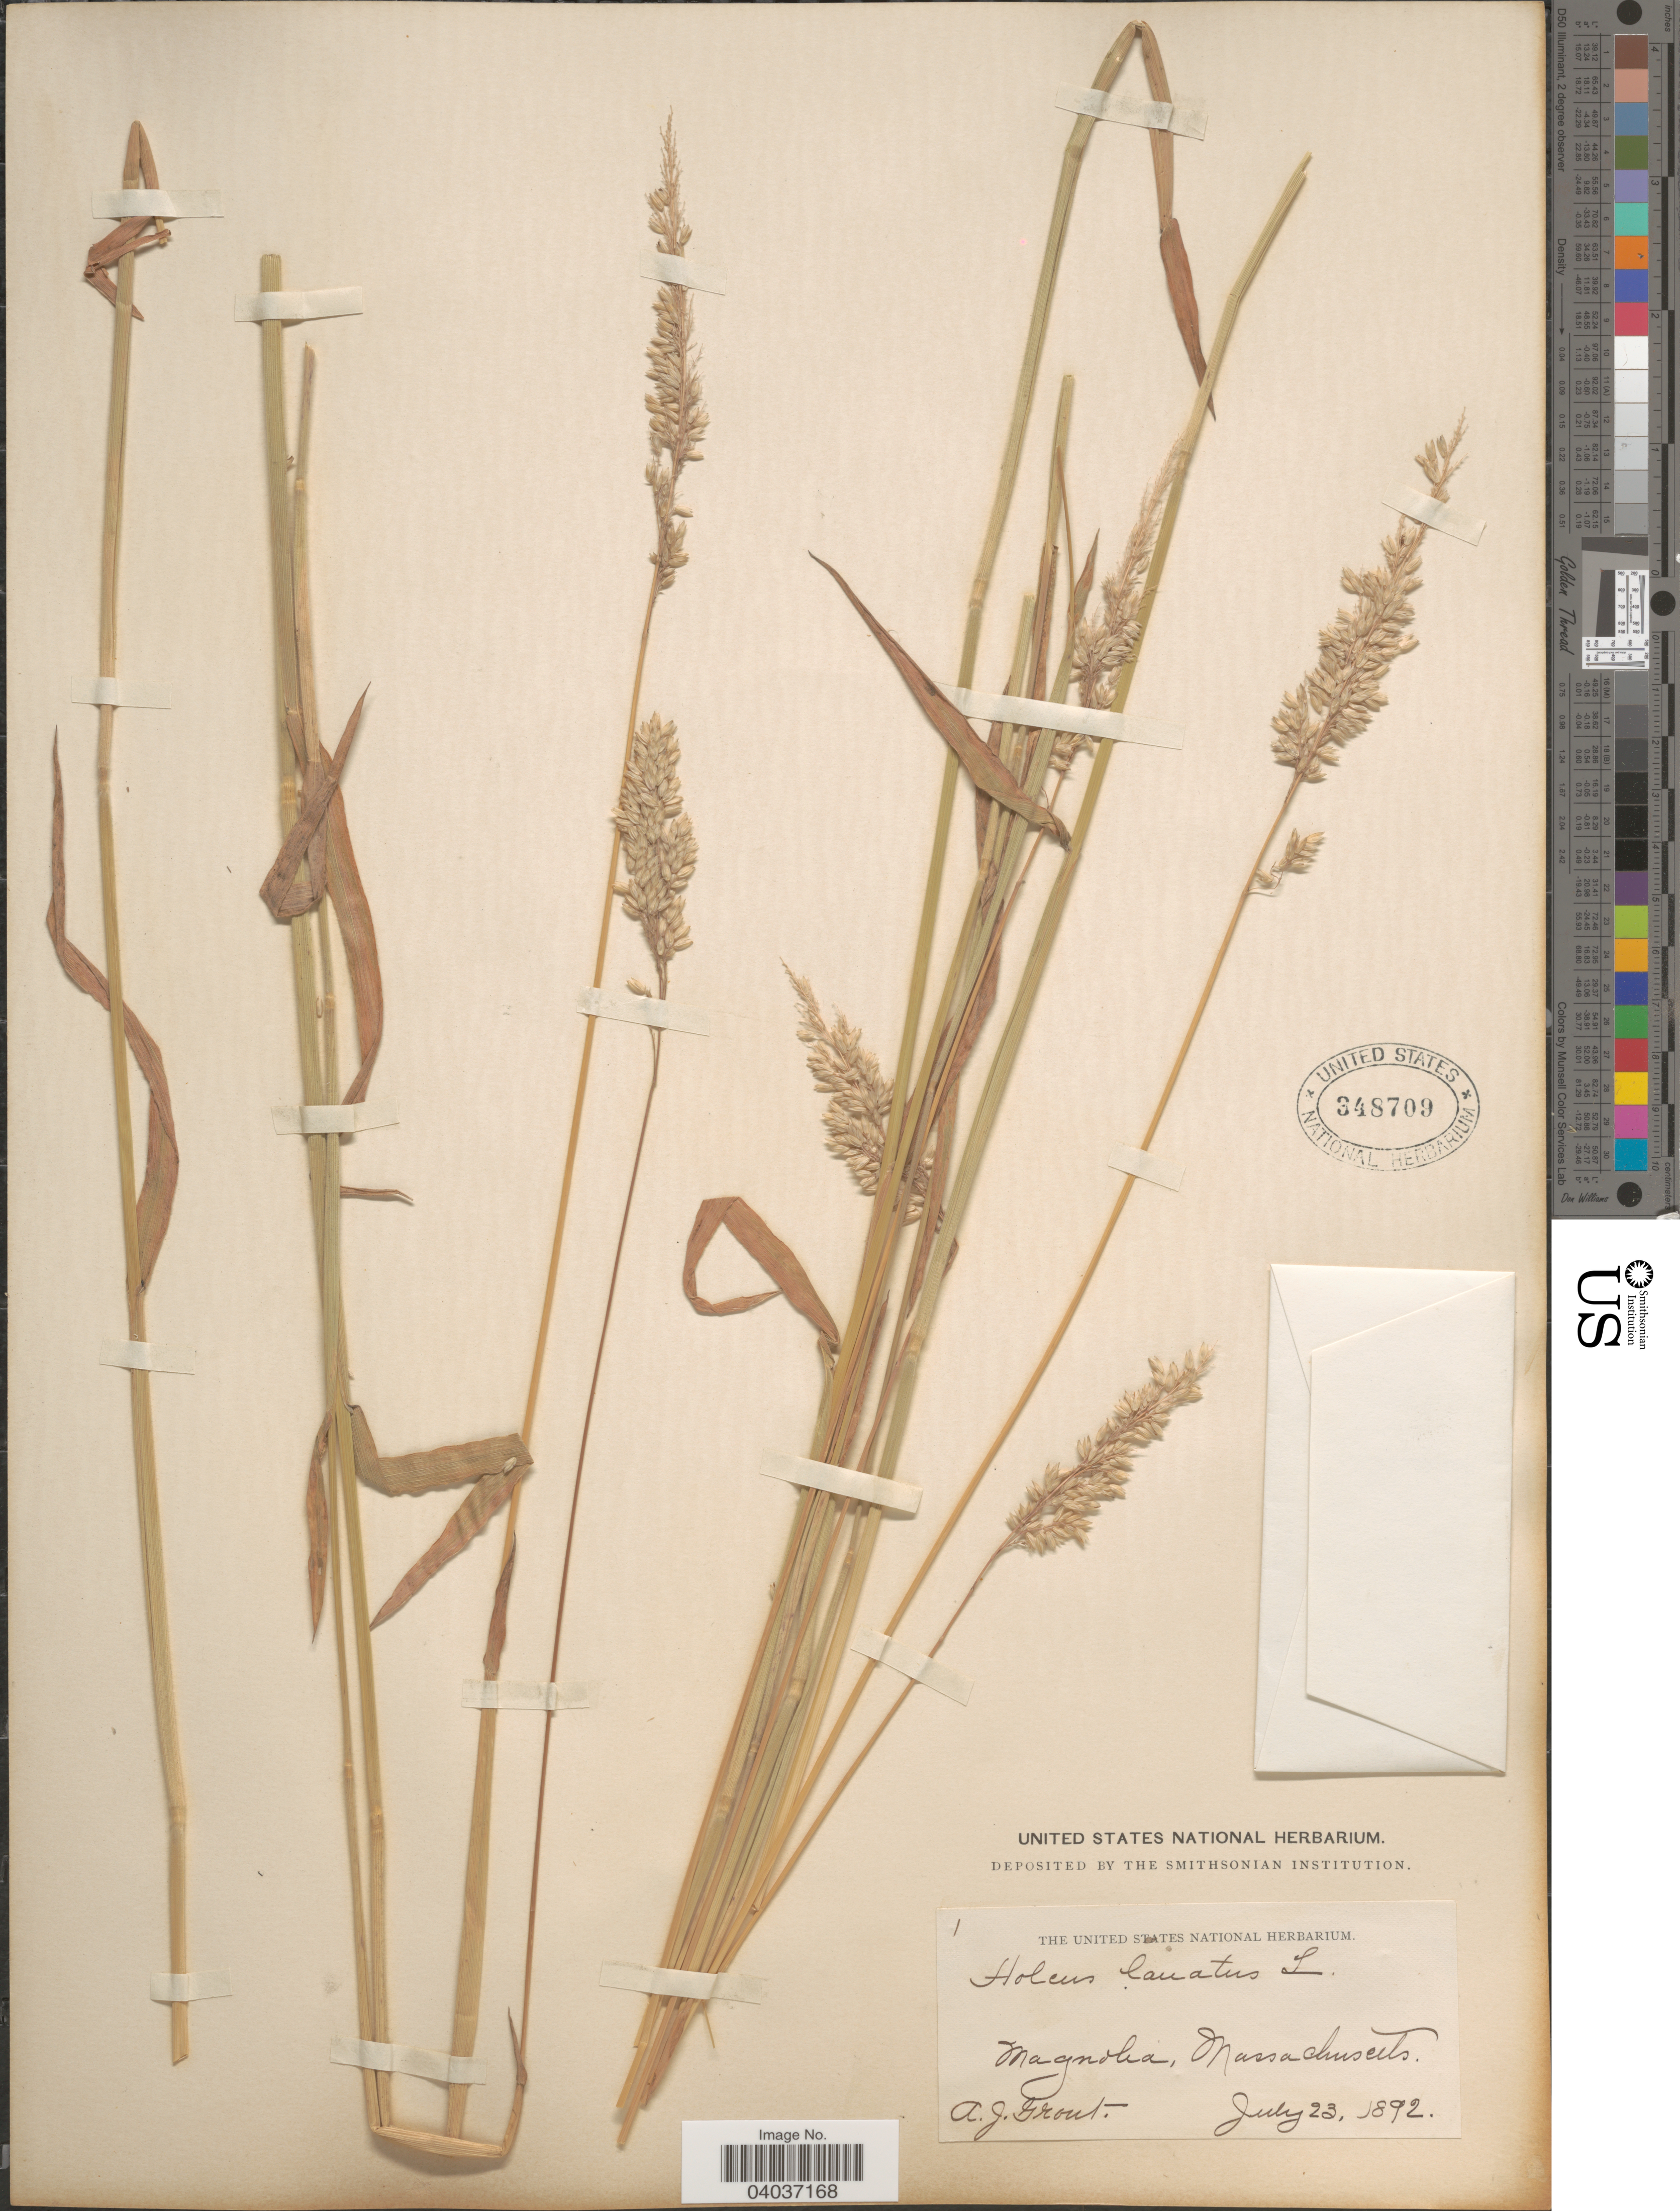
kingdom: Plantae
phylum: Tracheophyta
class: Liliopsida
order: Poales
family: Poaceae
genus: Holcus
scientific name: Holcus lanatus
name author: L.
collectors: A. J. Grout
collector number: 1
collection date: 1892-07-23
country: United States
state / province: Massachusetts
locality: Magnolia.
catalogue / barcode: US 348709